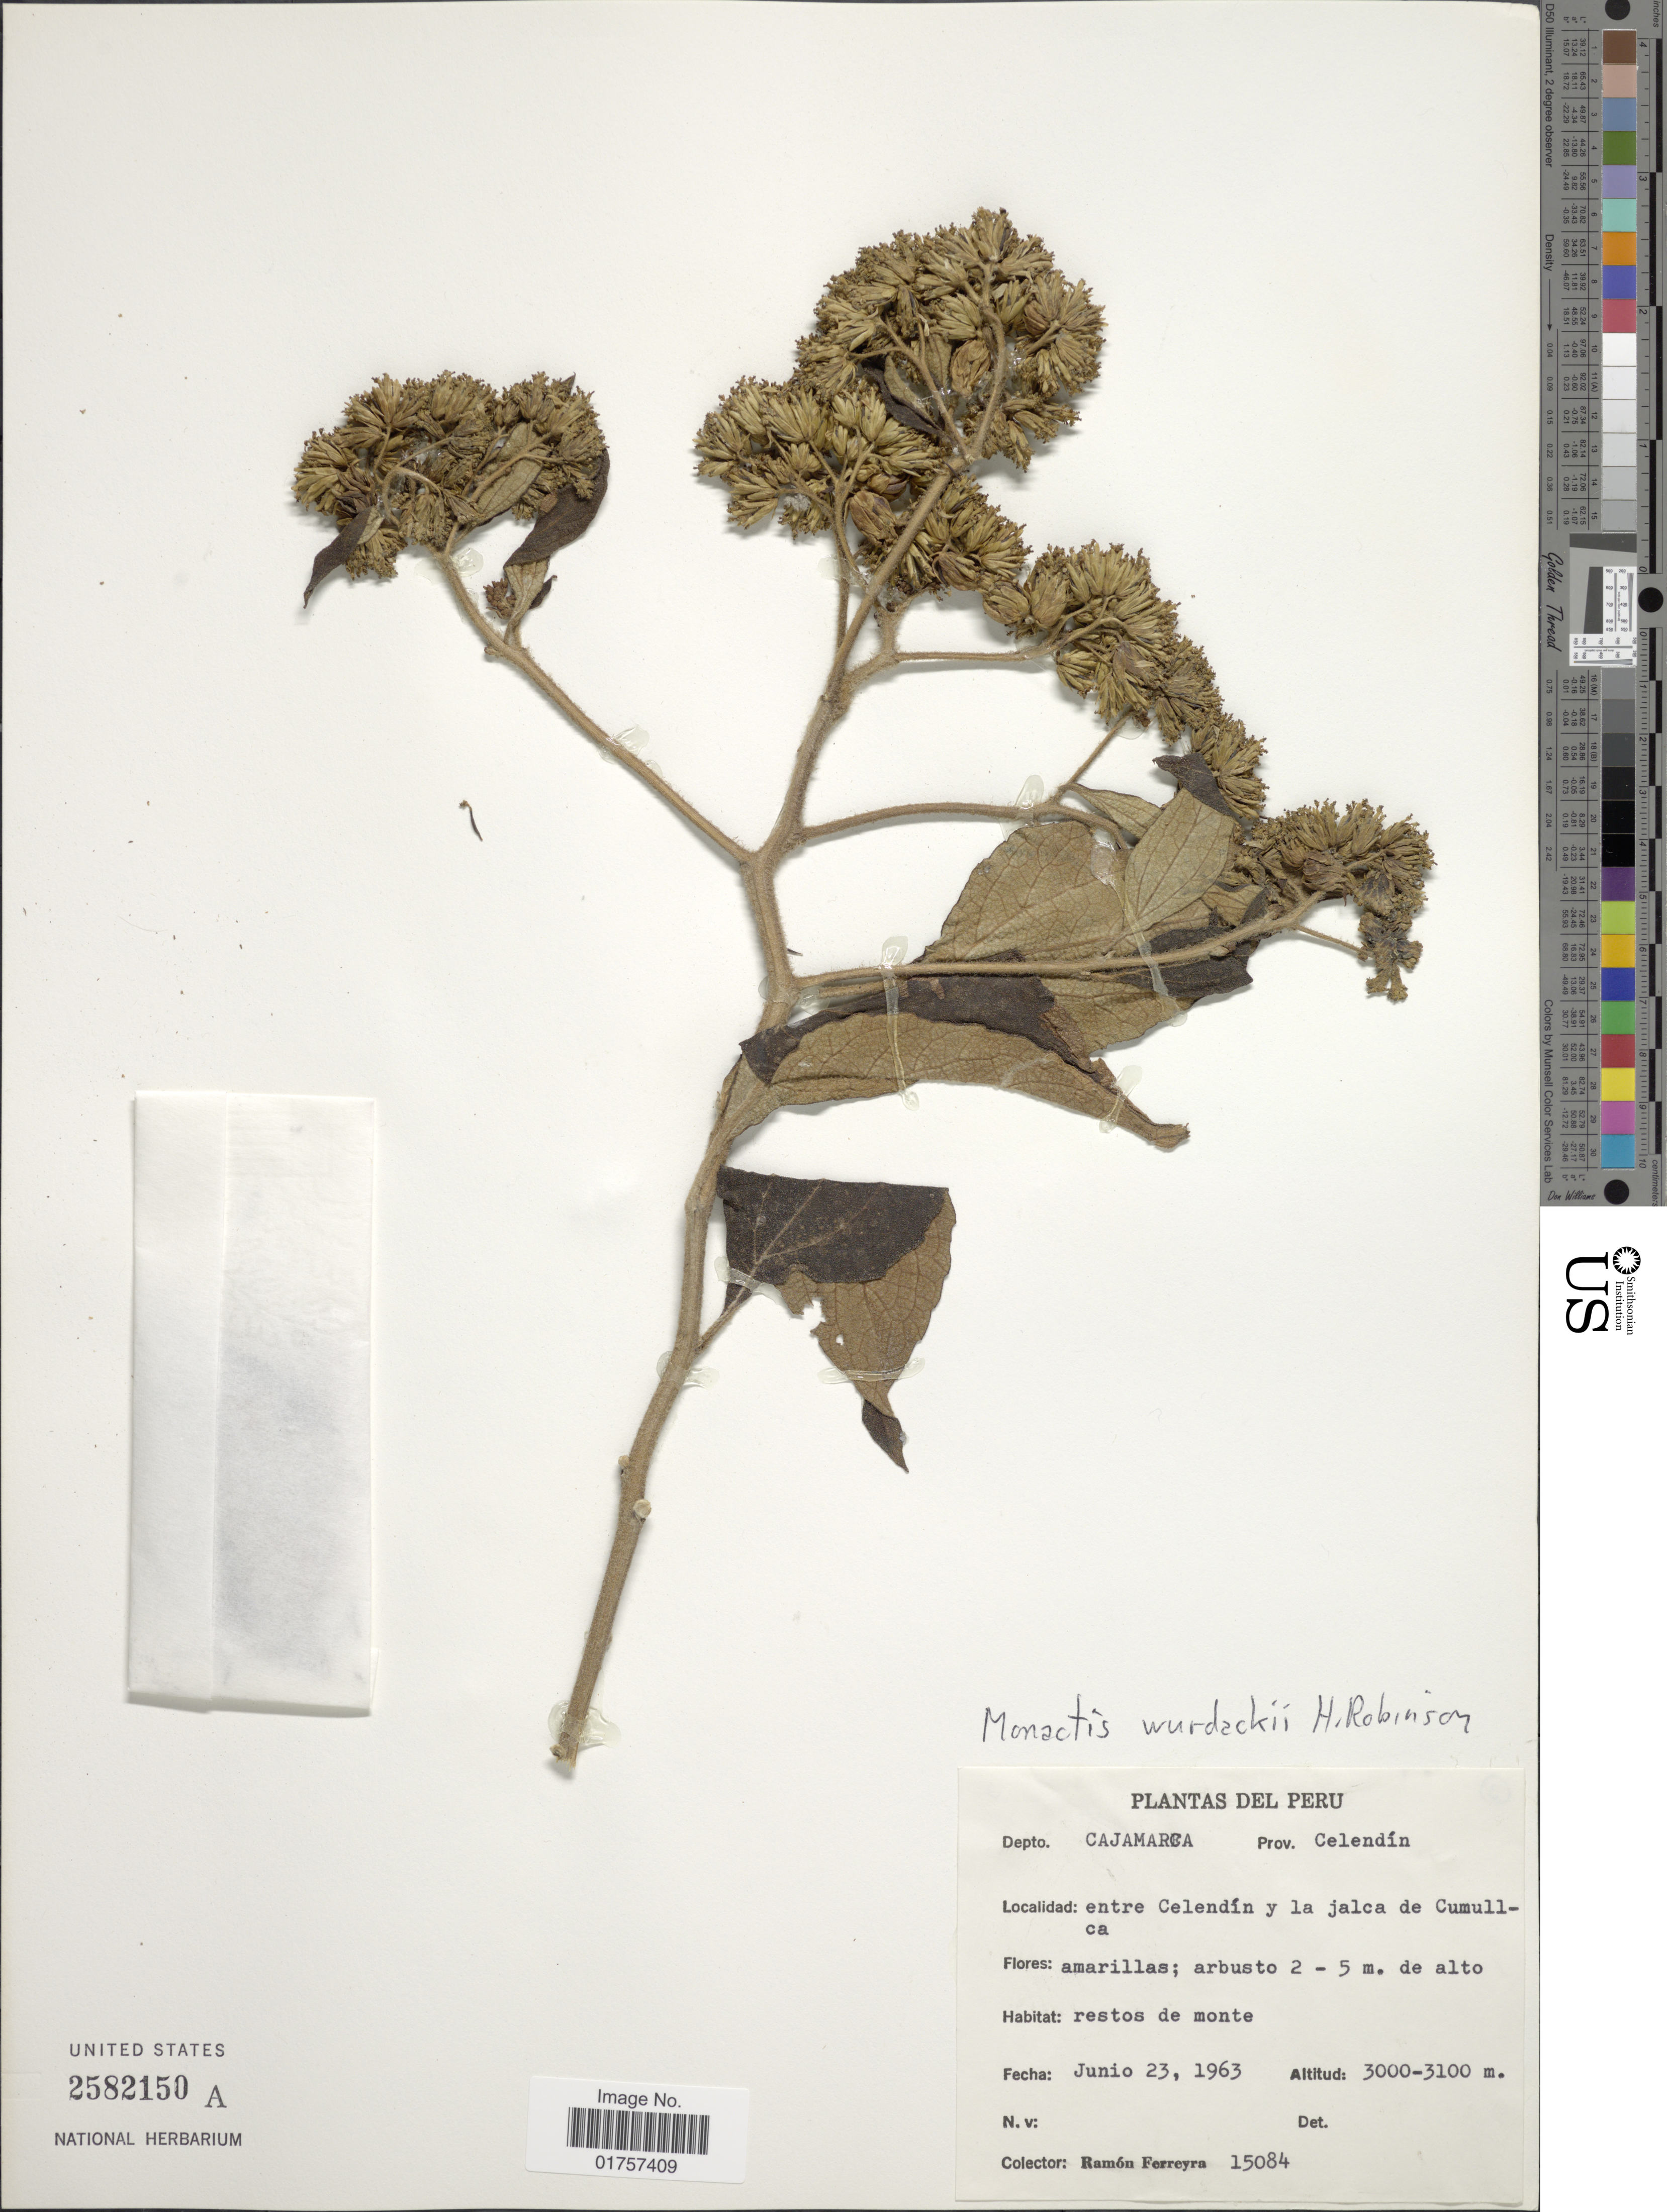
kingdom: Plantae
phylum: Tracheophyta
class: Magnoliopsida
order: Asterales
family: Asteraceae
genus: Monactis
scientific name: Monactis wurdackii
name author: H. Rob.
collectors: R. A. Ferreyra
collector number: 15084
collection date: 1963-06-23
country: Peru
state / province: Cajamarca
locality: Prov. Celendín. entre Celendín y la jalca de Cumullca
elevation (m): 3000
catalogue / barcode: US 2582150A